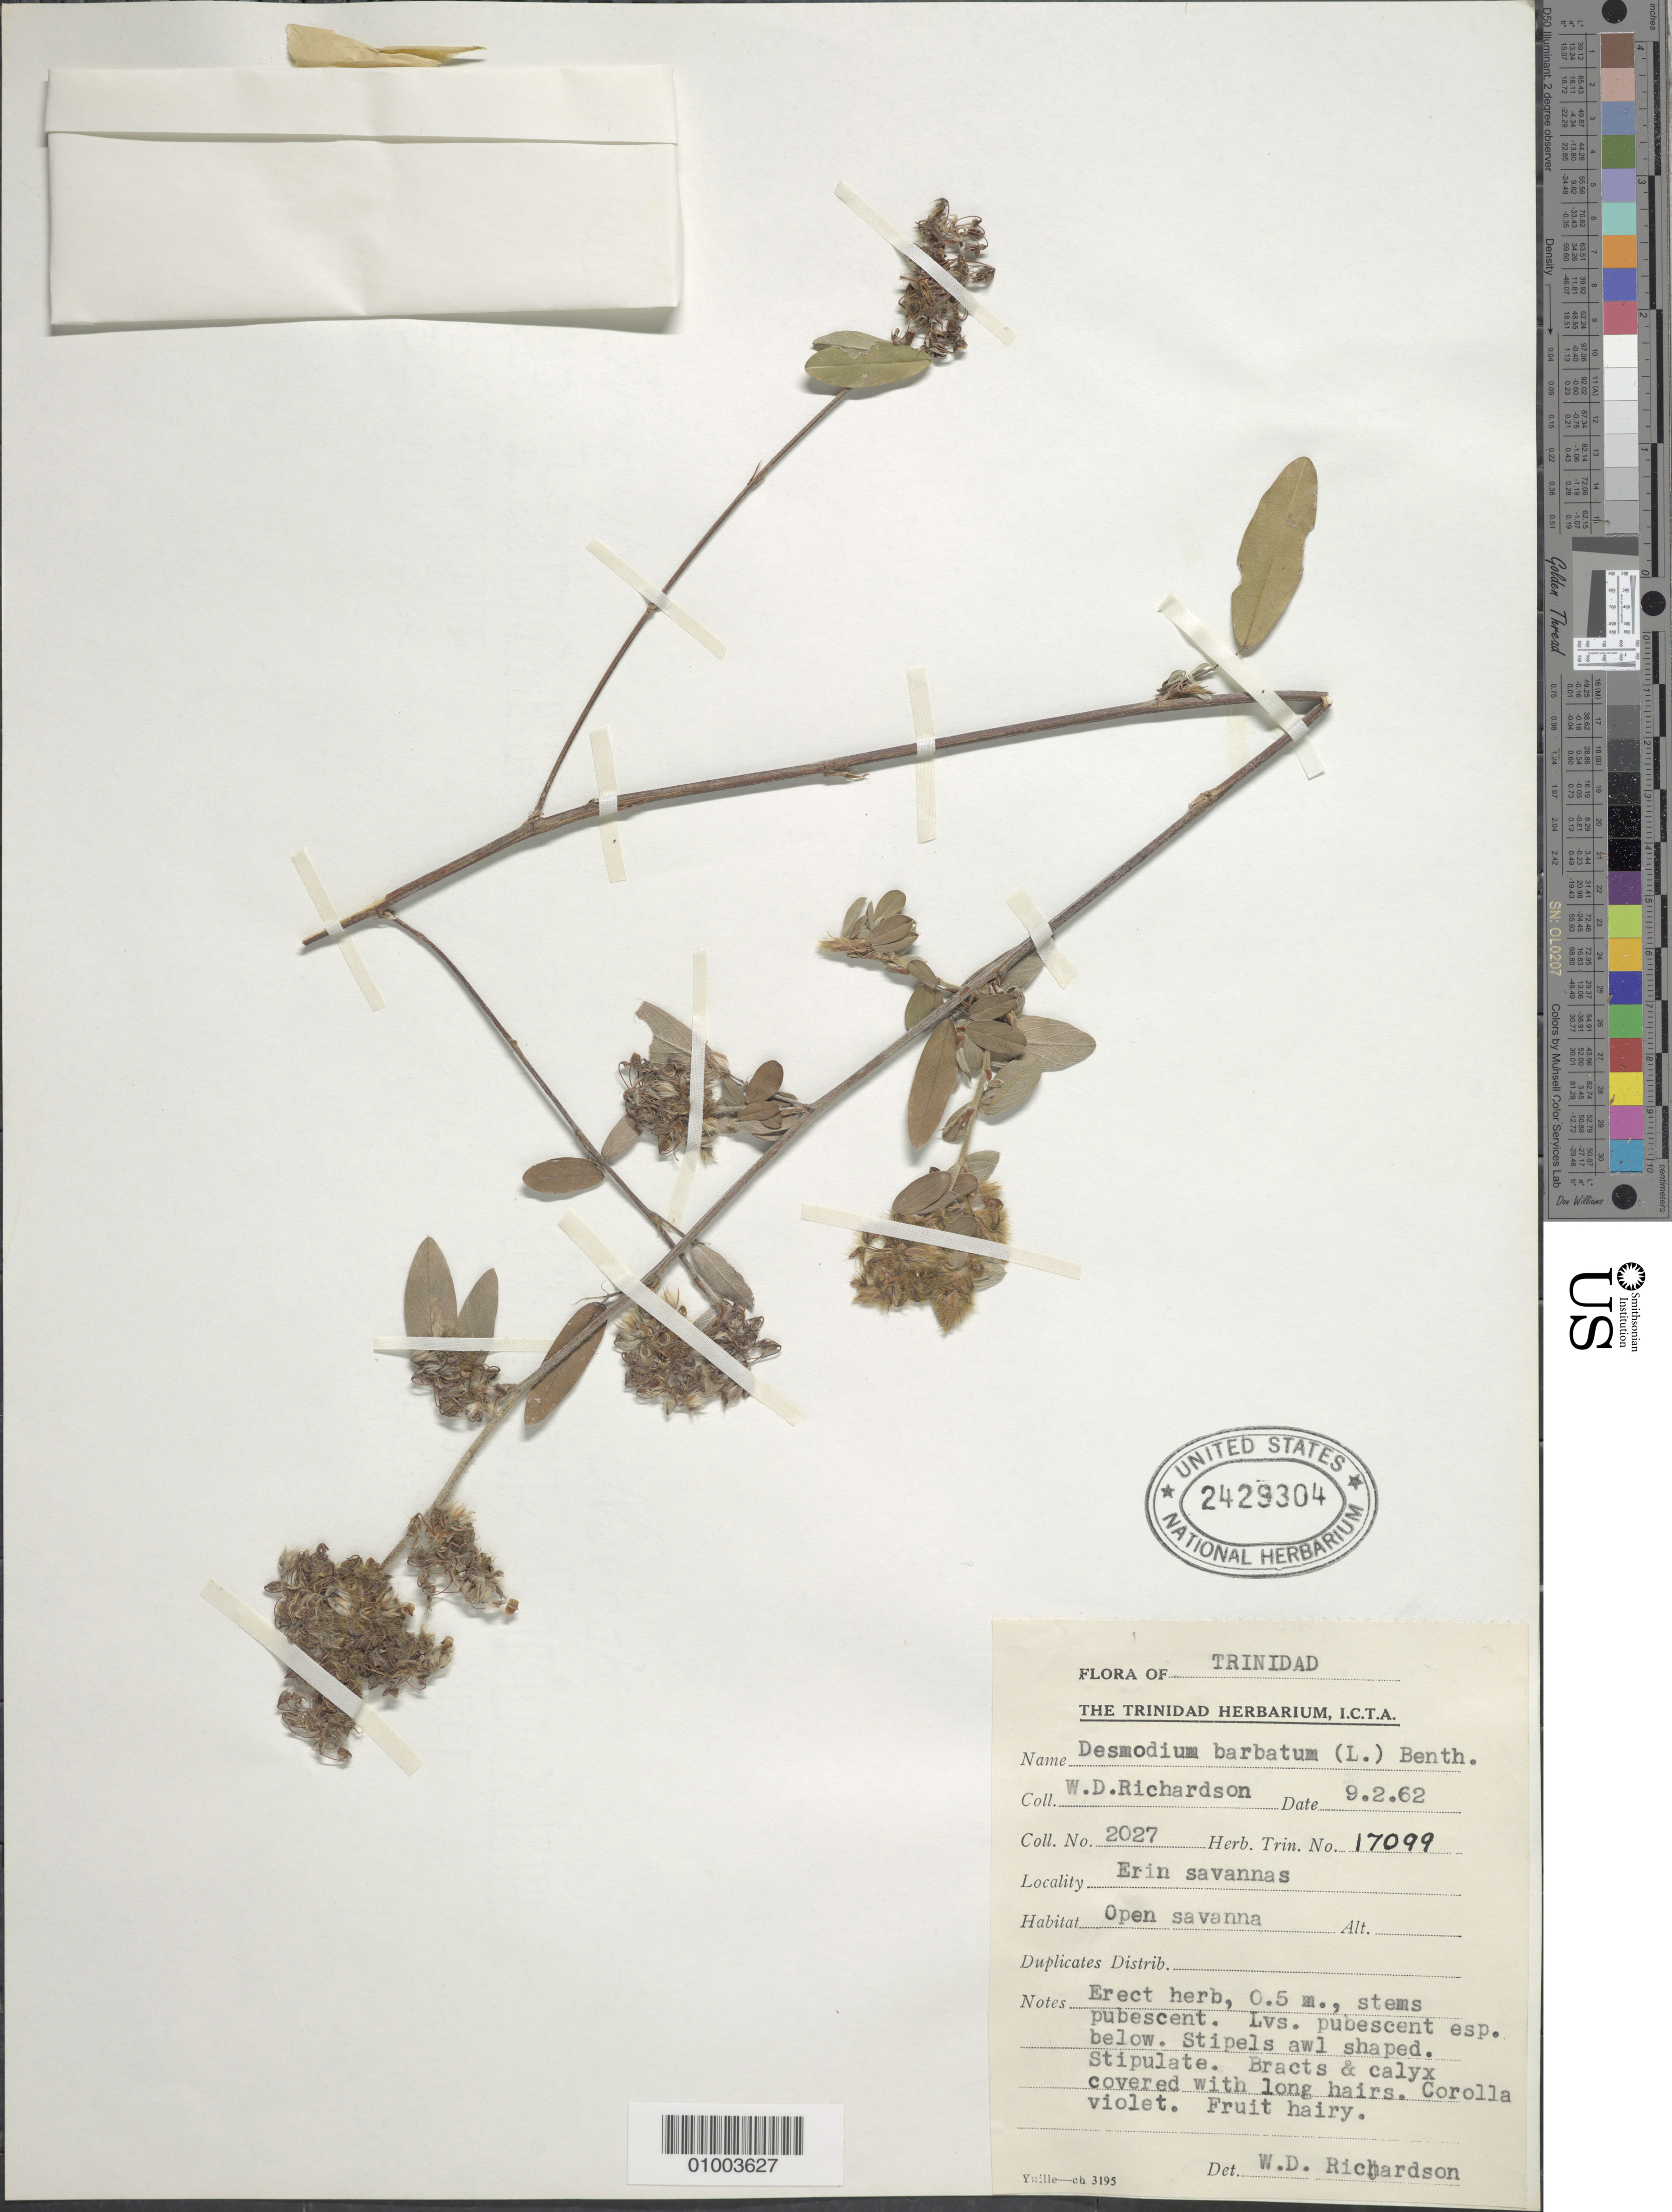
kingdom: Plantae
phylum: Tracheophyta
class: Magnoliopsida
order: Fabales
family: Fabaceae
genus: Grona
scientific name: Grona barbata var. barbata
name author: (L.) H. Ohashi & K. Ohashi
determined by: Strong, Mark T., (BOT), Smithsonian Institution - National Museum of Natural History (UNITED STATES)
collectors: W. D. Richardson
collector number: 2027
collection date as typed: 09 Feb 1962 or 02 Sep 1962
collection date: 1962-02-09 or 1962-09-02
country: Trinidad and Tobago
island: Trinidad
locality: Erin savannas (open savanna). Erect herb, 0.5m, stems pubescent. Stipels awl shaped. Stipulate. Bracts and calyx covered w/ long hairs. Corolla violet.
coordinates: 0 N, 0 E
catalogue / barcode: US 2429304